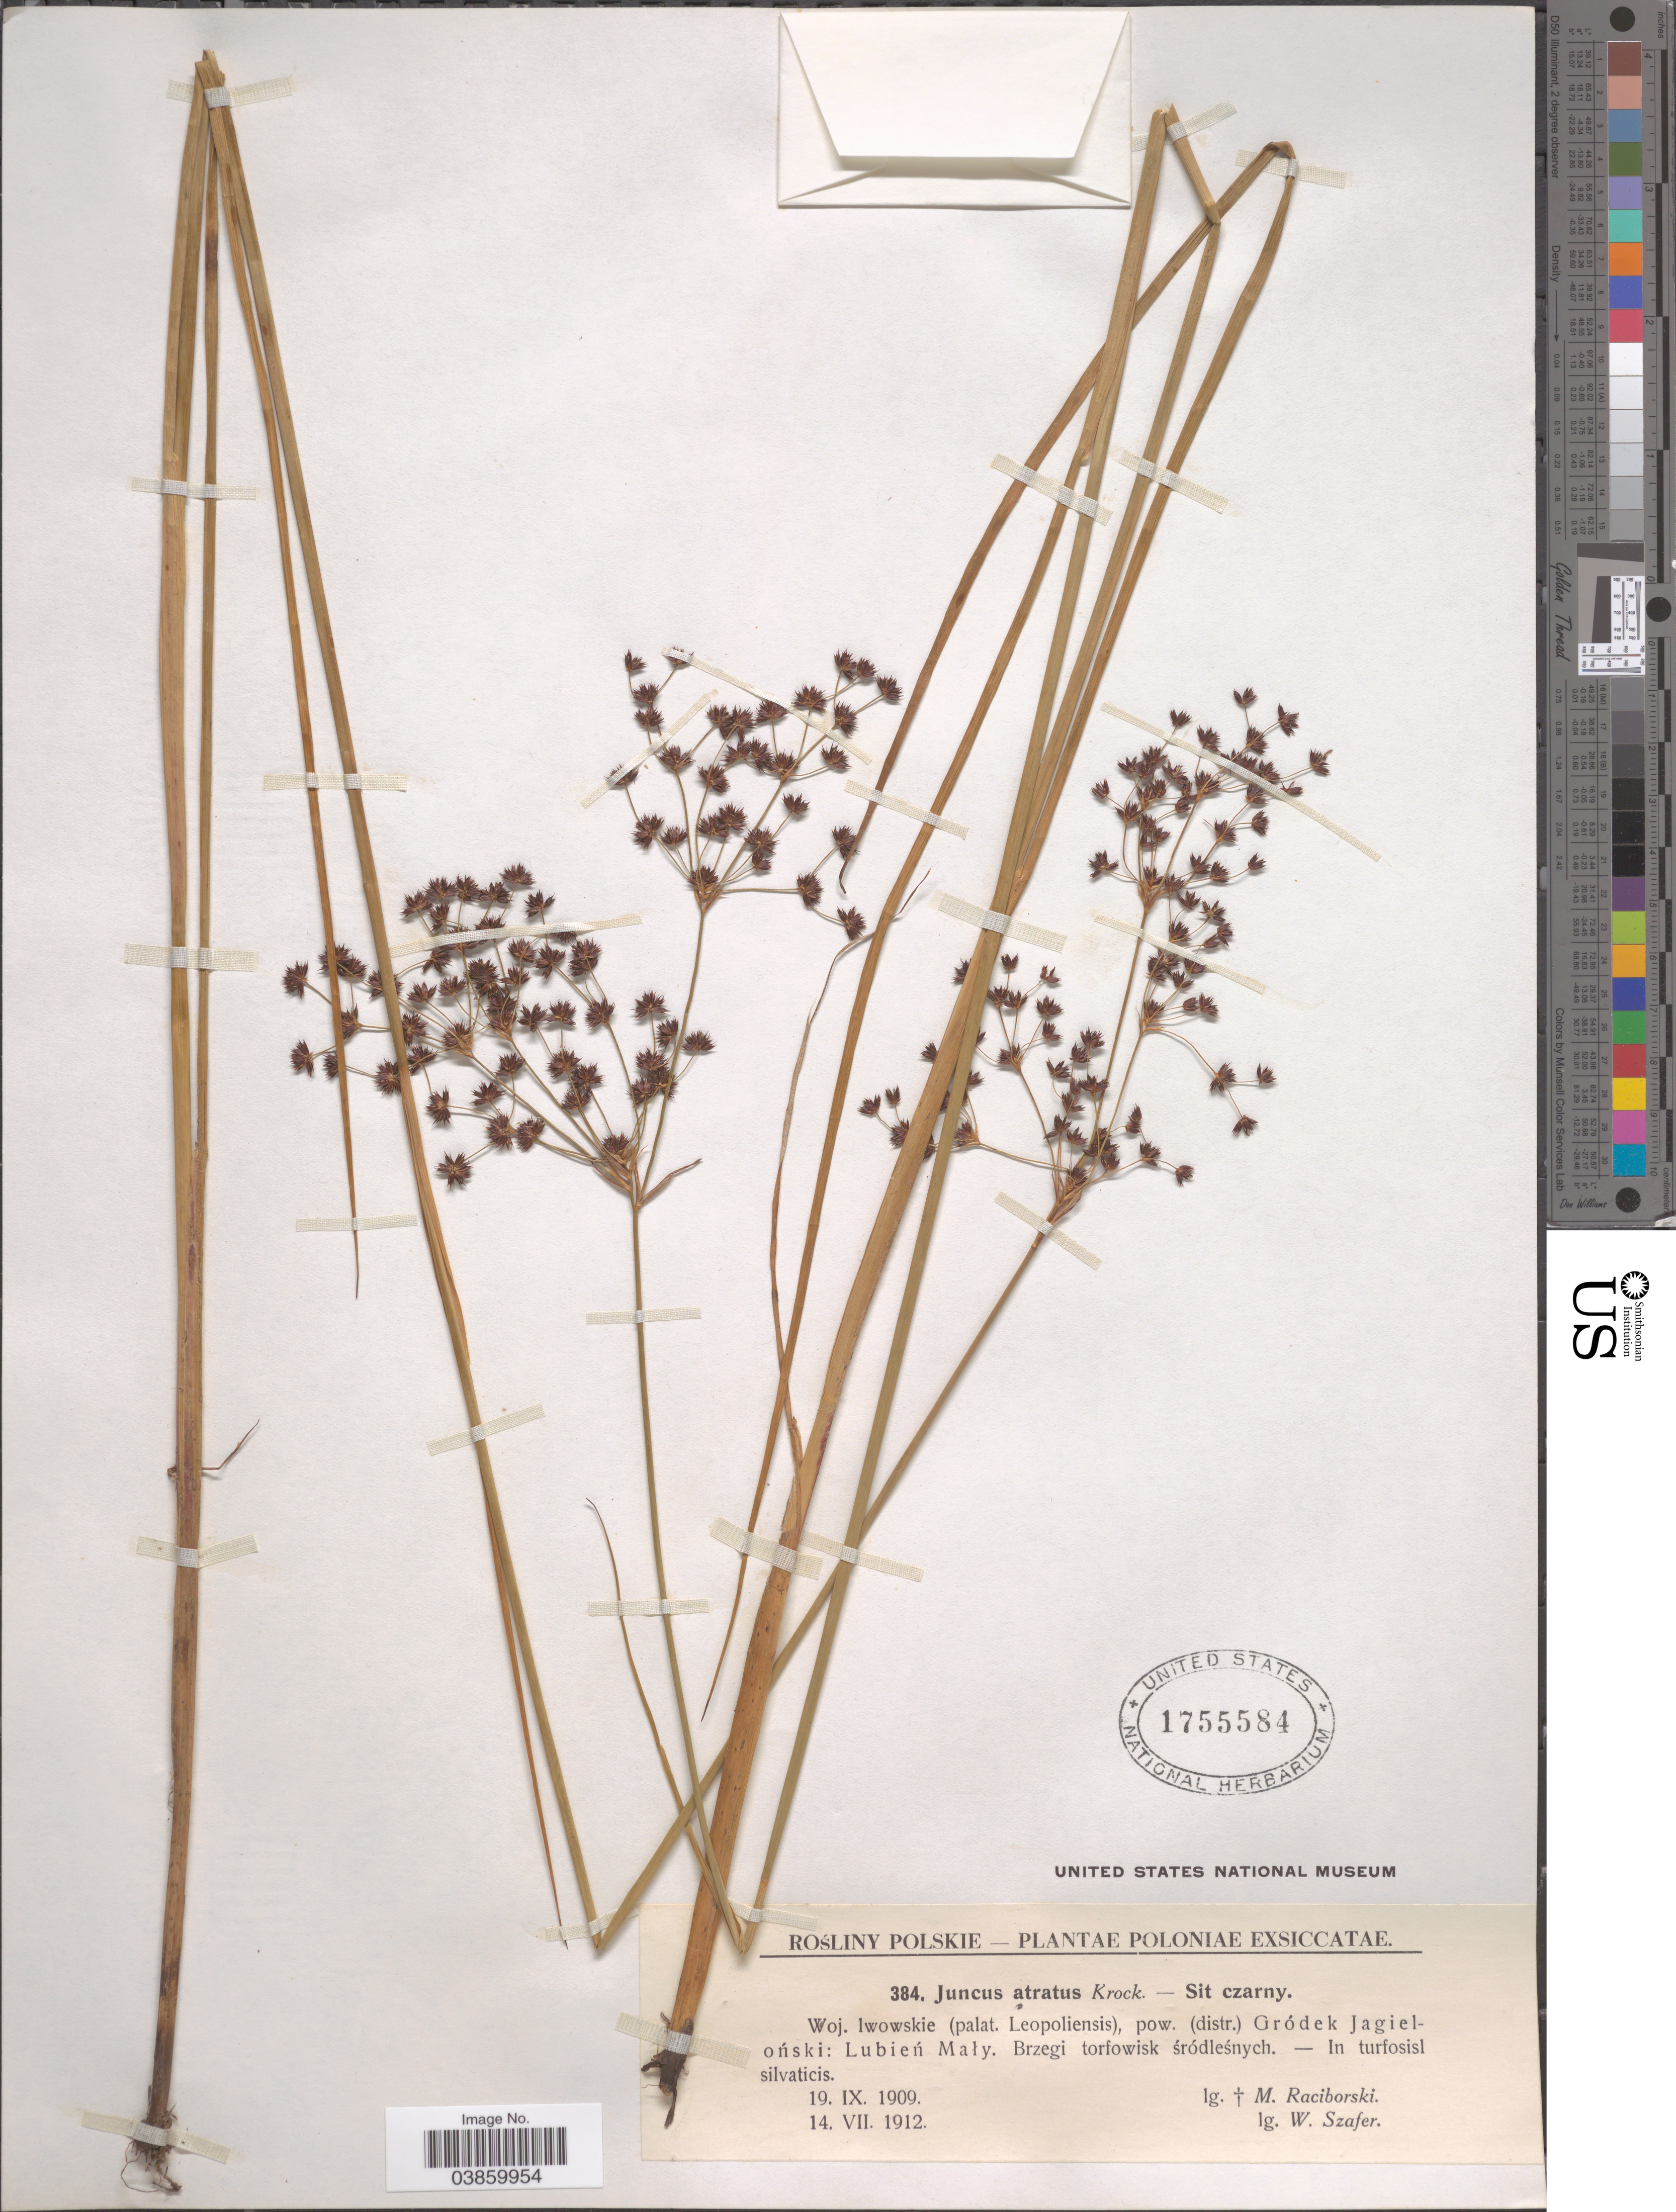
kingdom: Plantae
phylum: Tracheophyta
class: Liliopsida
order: Poales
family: Juncaceae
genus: Juncus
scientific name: Juncus atratus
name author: Krock.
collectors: M. Raciborski & W. Szafer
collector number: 384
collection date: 1909-09-19/1912-07-14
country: Ukraine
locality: Woj. Iwowskie (palat. Leopoliensis), pow. (distr.) Gródek Jagieloński: Lubień Maly. Brzegi torfowisk śródleśnych. - In turfosisl silvaticis.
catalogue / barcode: US 1755584